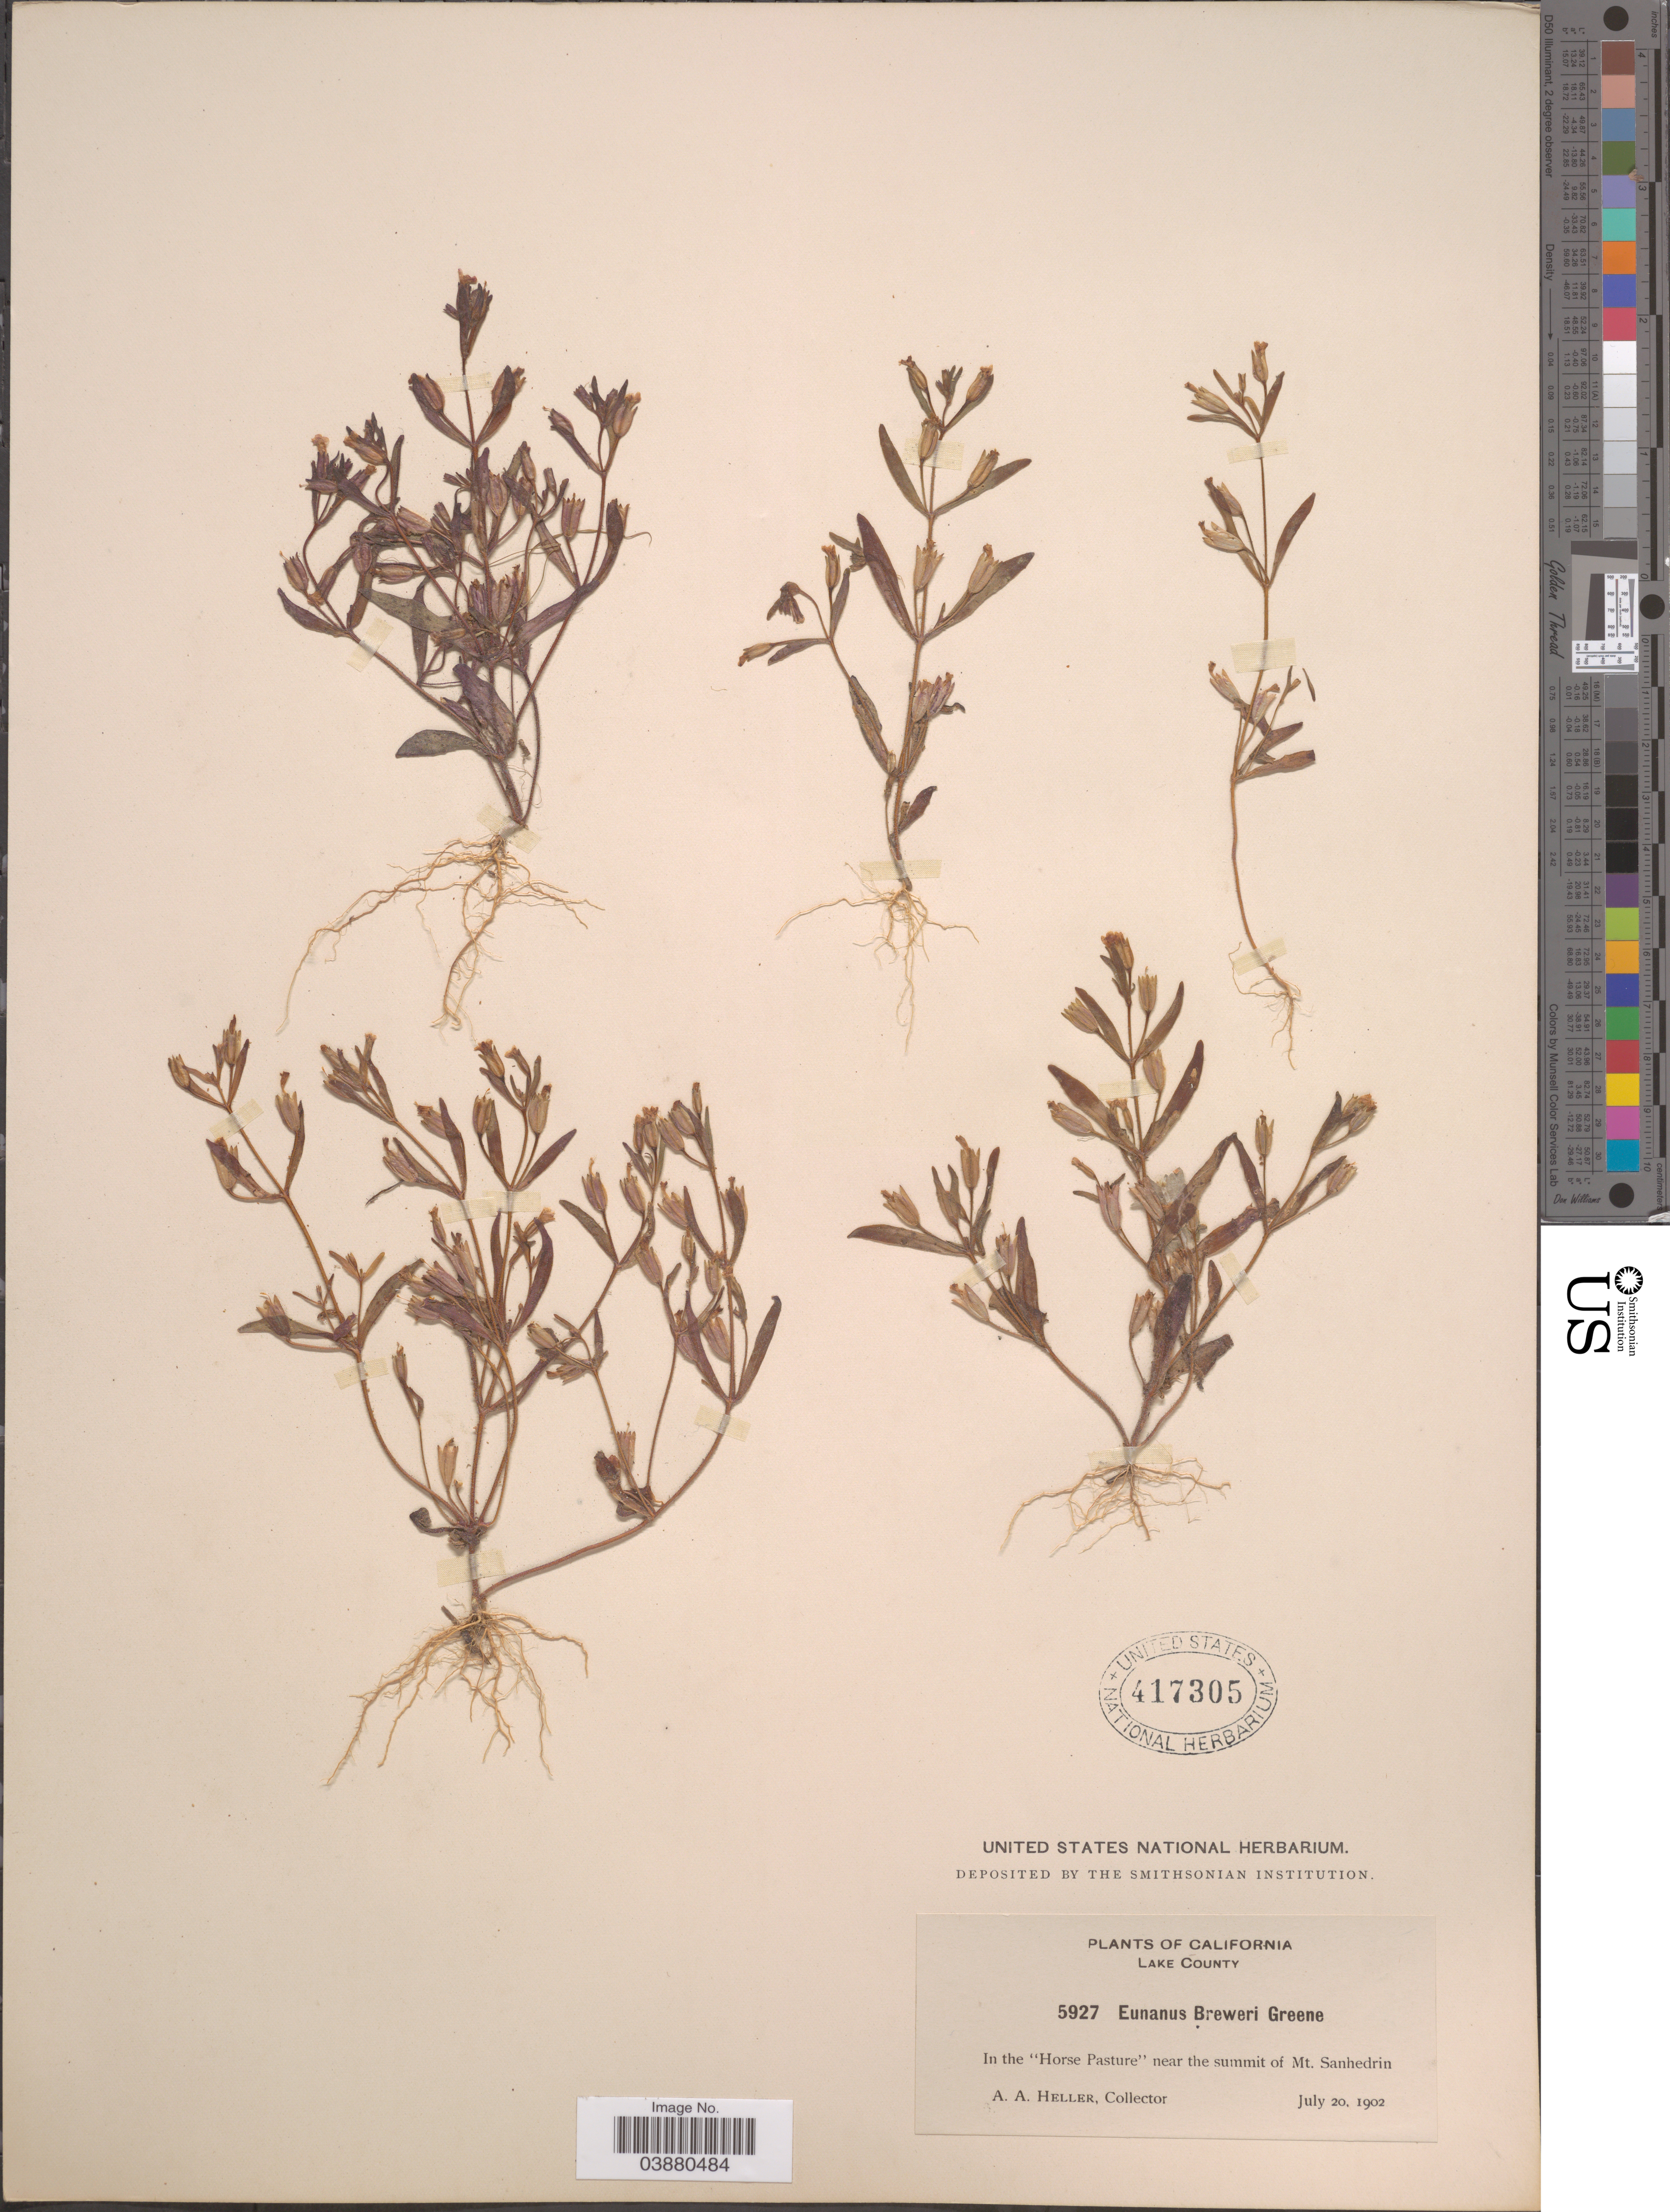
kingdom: Plantae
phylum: Tracheophyta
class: Magnoliopsida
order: Lamiales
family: Phrymaceae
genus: Mimulus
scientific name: Mimulus breweri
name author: (Greene) Coville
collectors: A. A. Heller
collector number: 5927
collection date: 1902-07-20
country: United States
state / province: California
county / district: Lake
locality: Lake County. In the "Horse Pasture" near the summit of Mt. Sanhedrin.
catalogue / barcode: US 417305